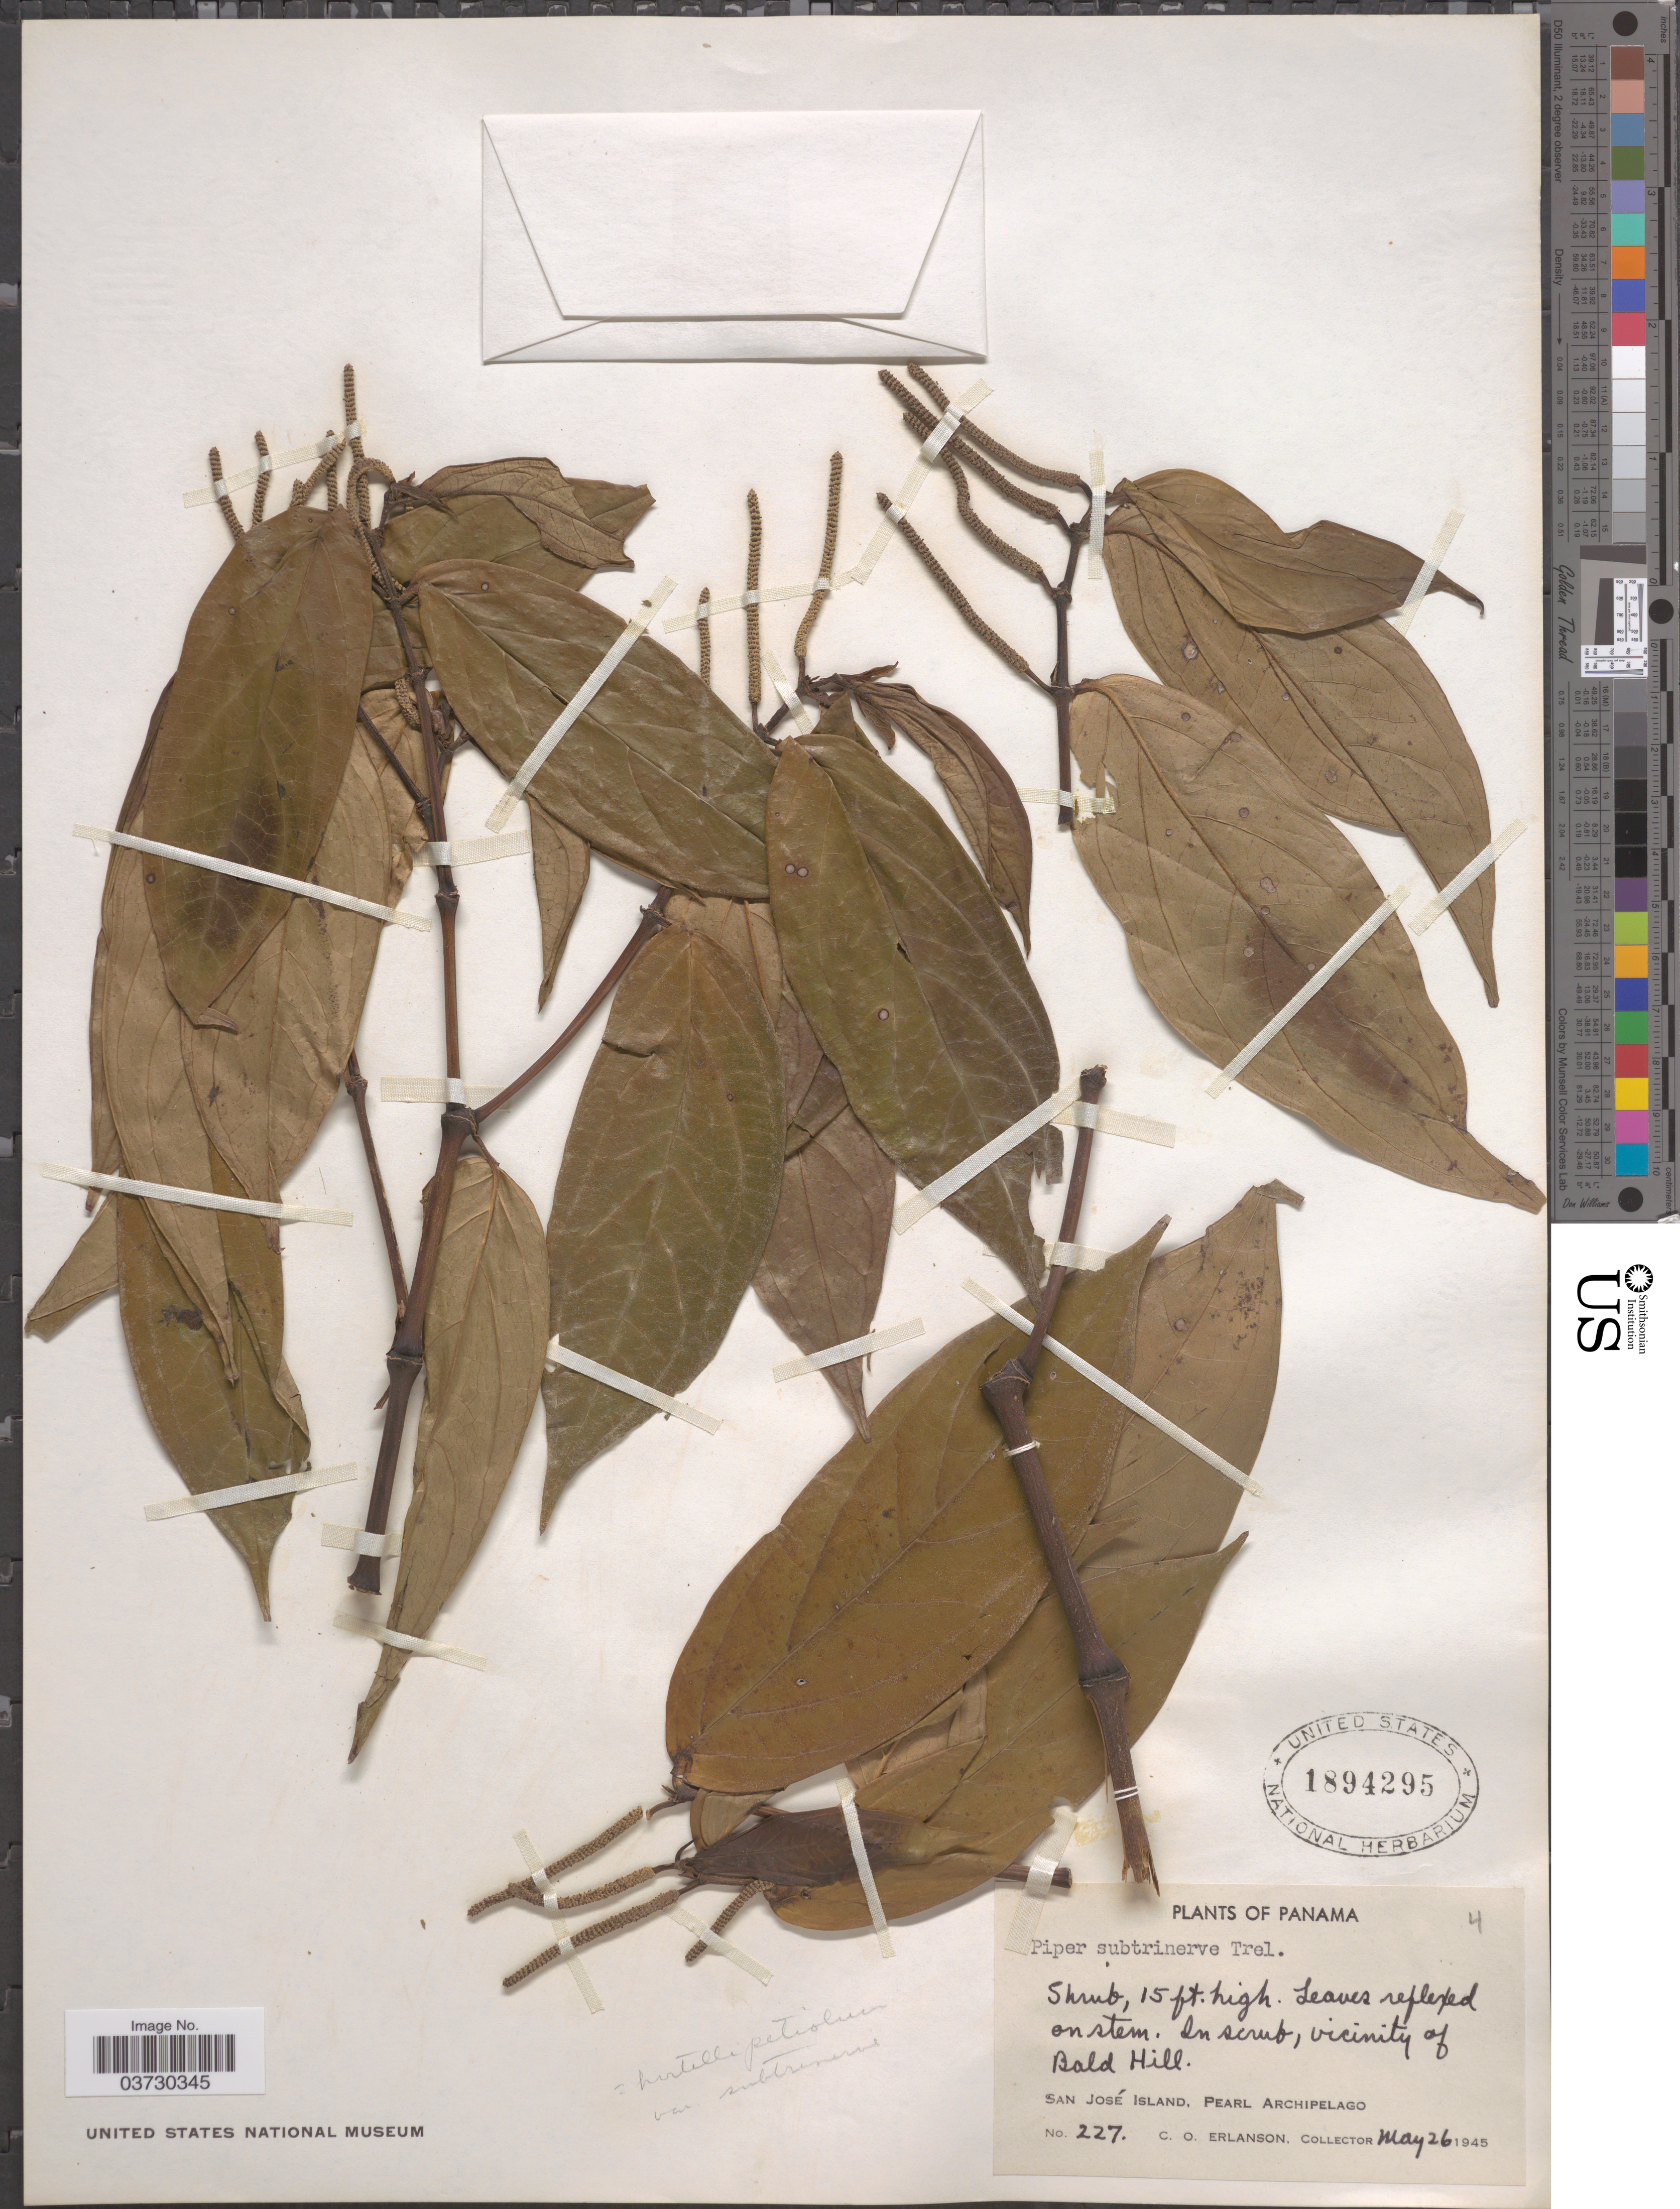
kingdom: Plantae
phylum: Tracheophyta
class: Magnoliopsida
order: Piperales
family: Piperaceae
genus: Piper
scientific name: Piper hirtellipetiolum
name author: C. DC.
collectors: C. O. Erlanson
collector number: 227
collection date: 1945-05-26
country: Panama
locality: Vicinity of Bald Hill. San José Island, Pearl Archipelago.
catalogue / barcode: US 1894295